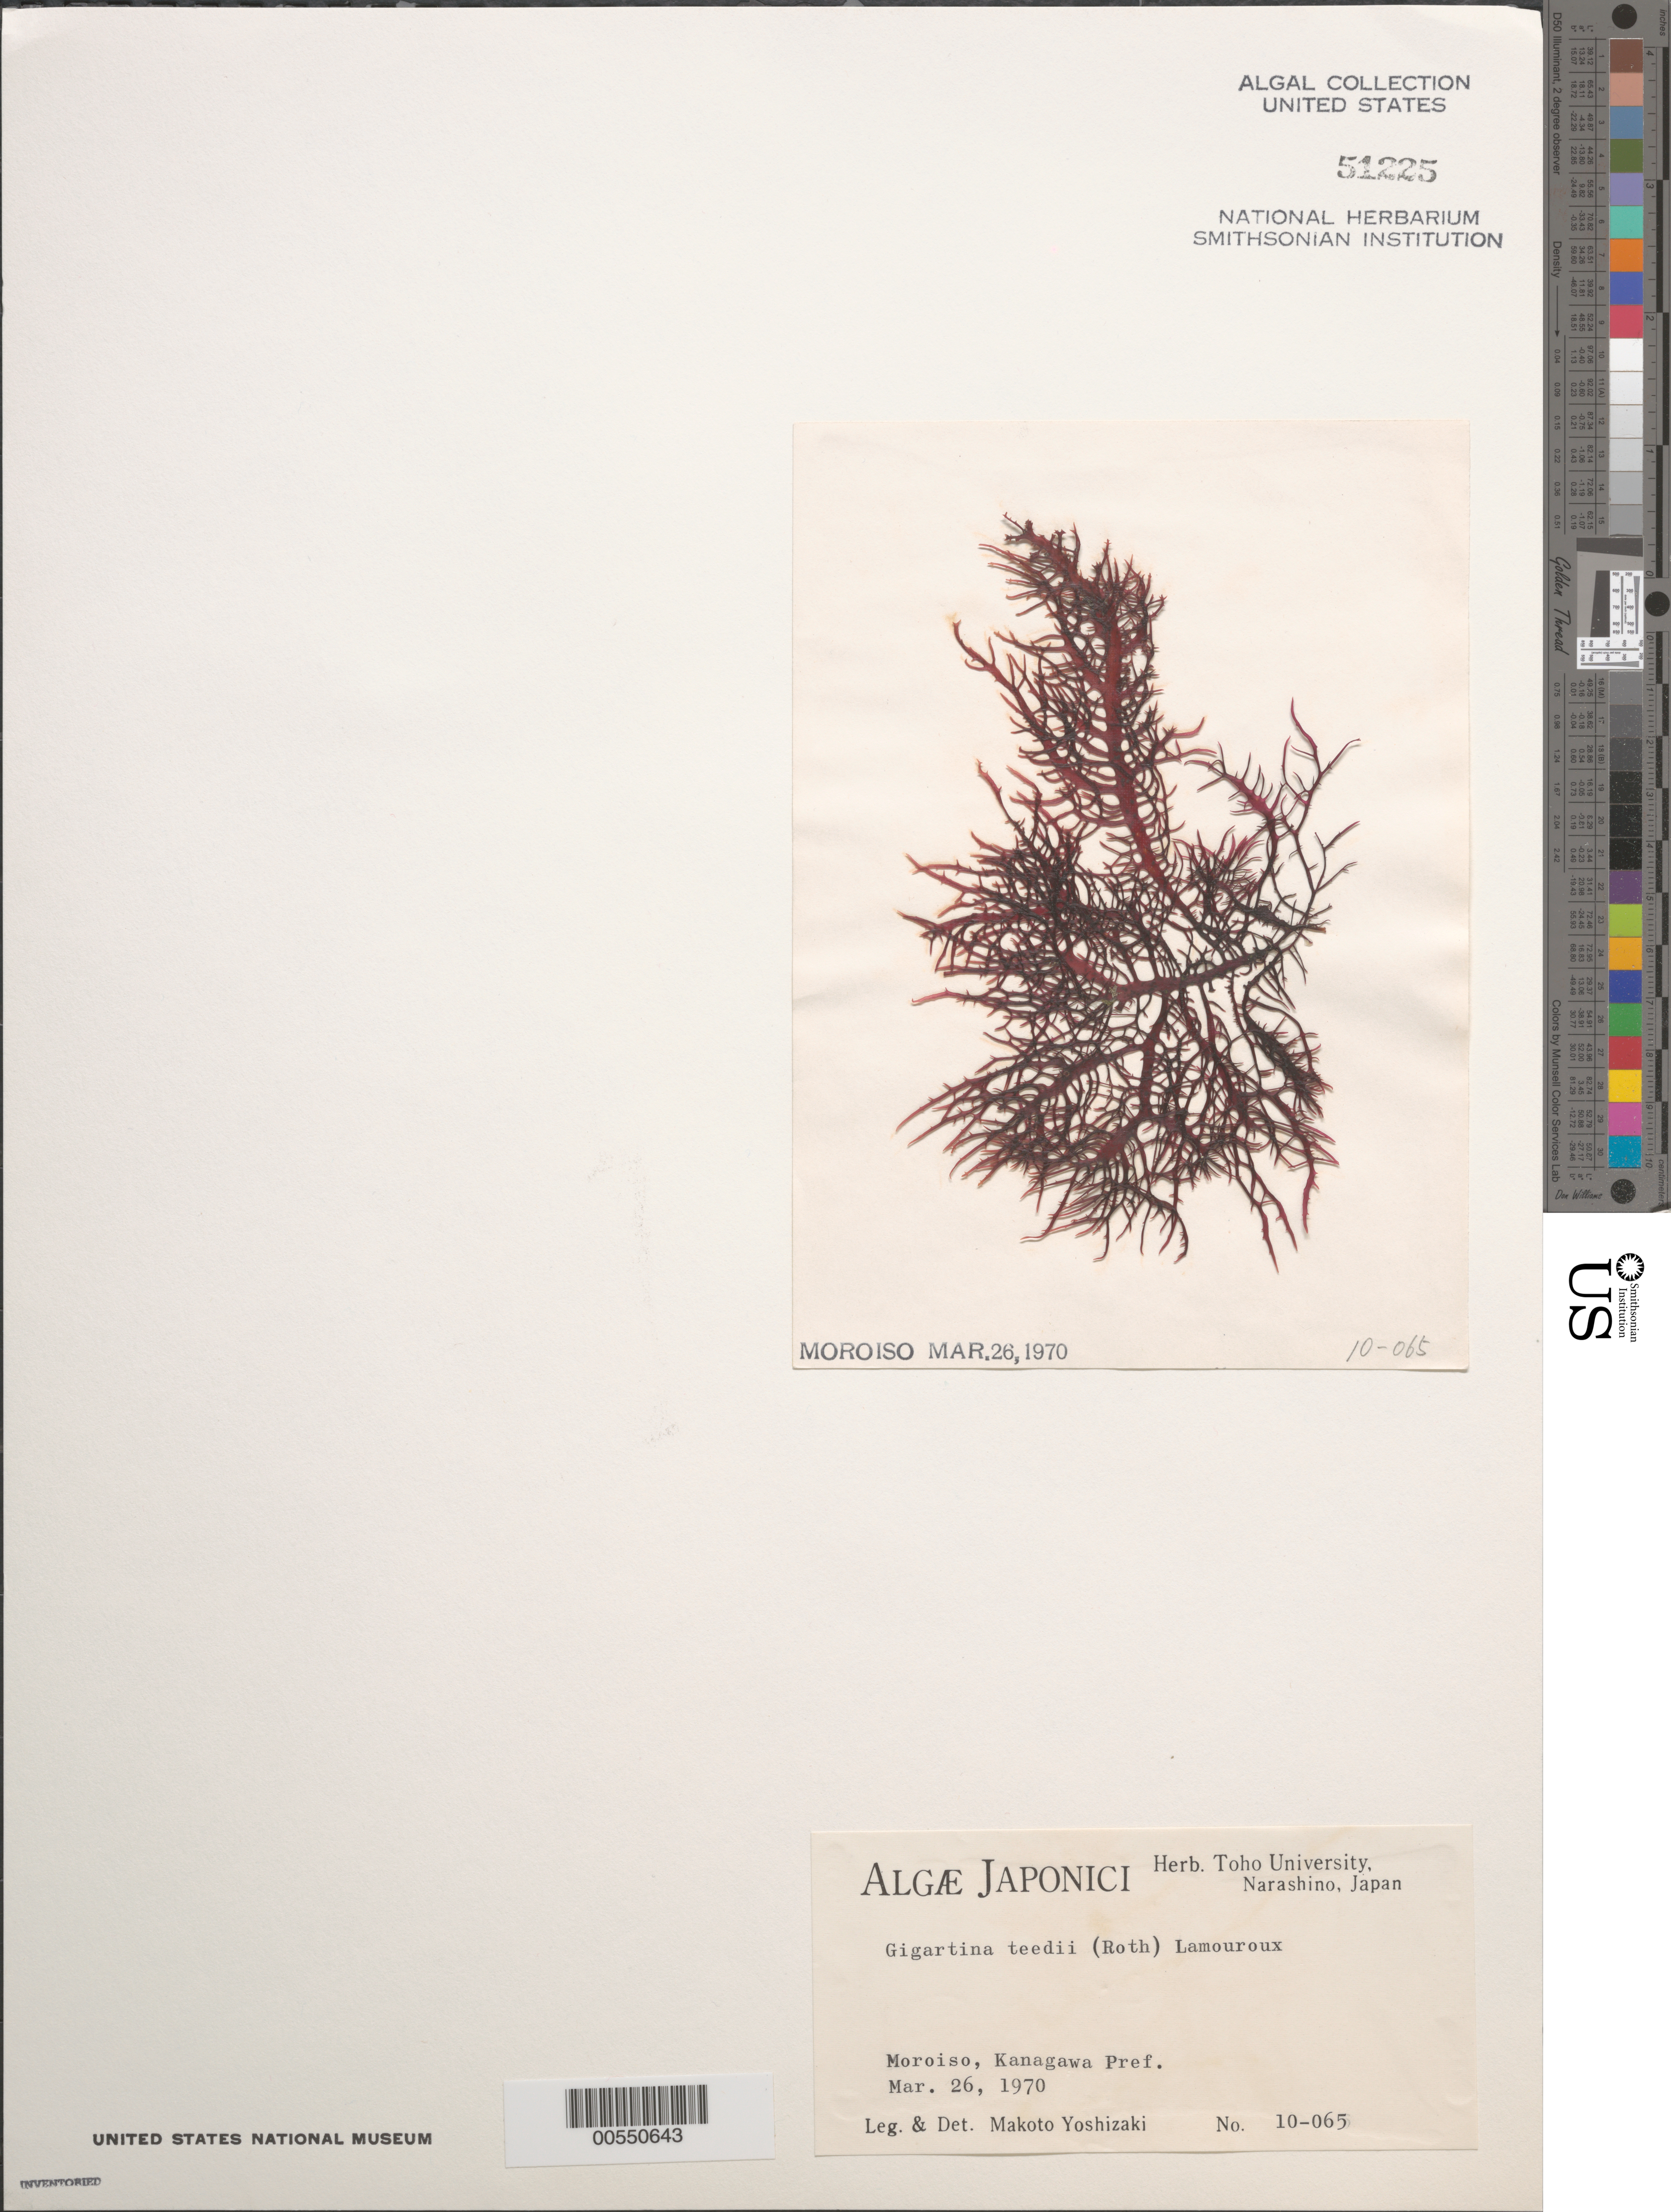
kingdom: Plantae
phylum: Rhodophyta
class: Florideophyceae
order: Gigartinales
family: Gigartinaceae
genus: Chondracanthus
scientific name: Chondracanthus teedei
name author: (Mert. in Roth) Kütz.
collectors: M. Yoshizaki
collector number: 10-065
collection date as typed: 26 Mar 1970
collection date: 1970-03-26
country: Japan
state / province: Kanagawa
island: Honshu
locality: Moroiso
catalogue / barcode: US 51225